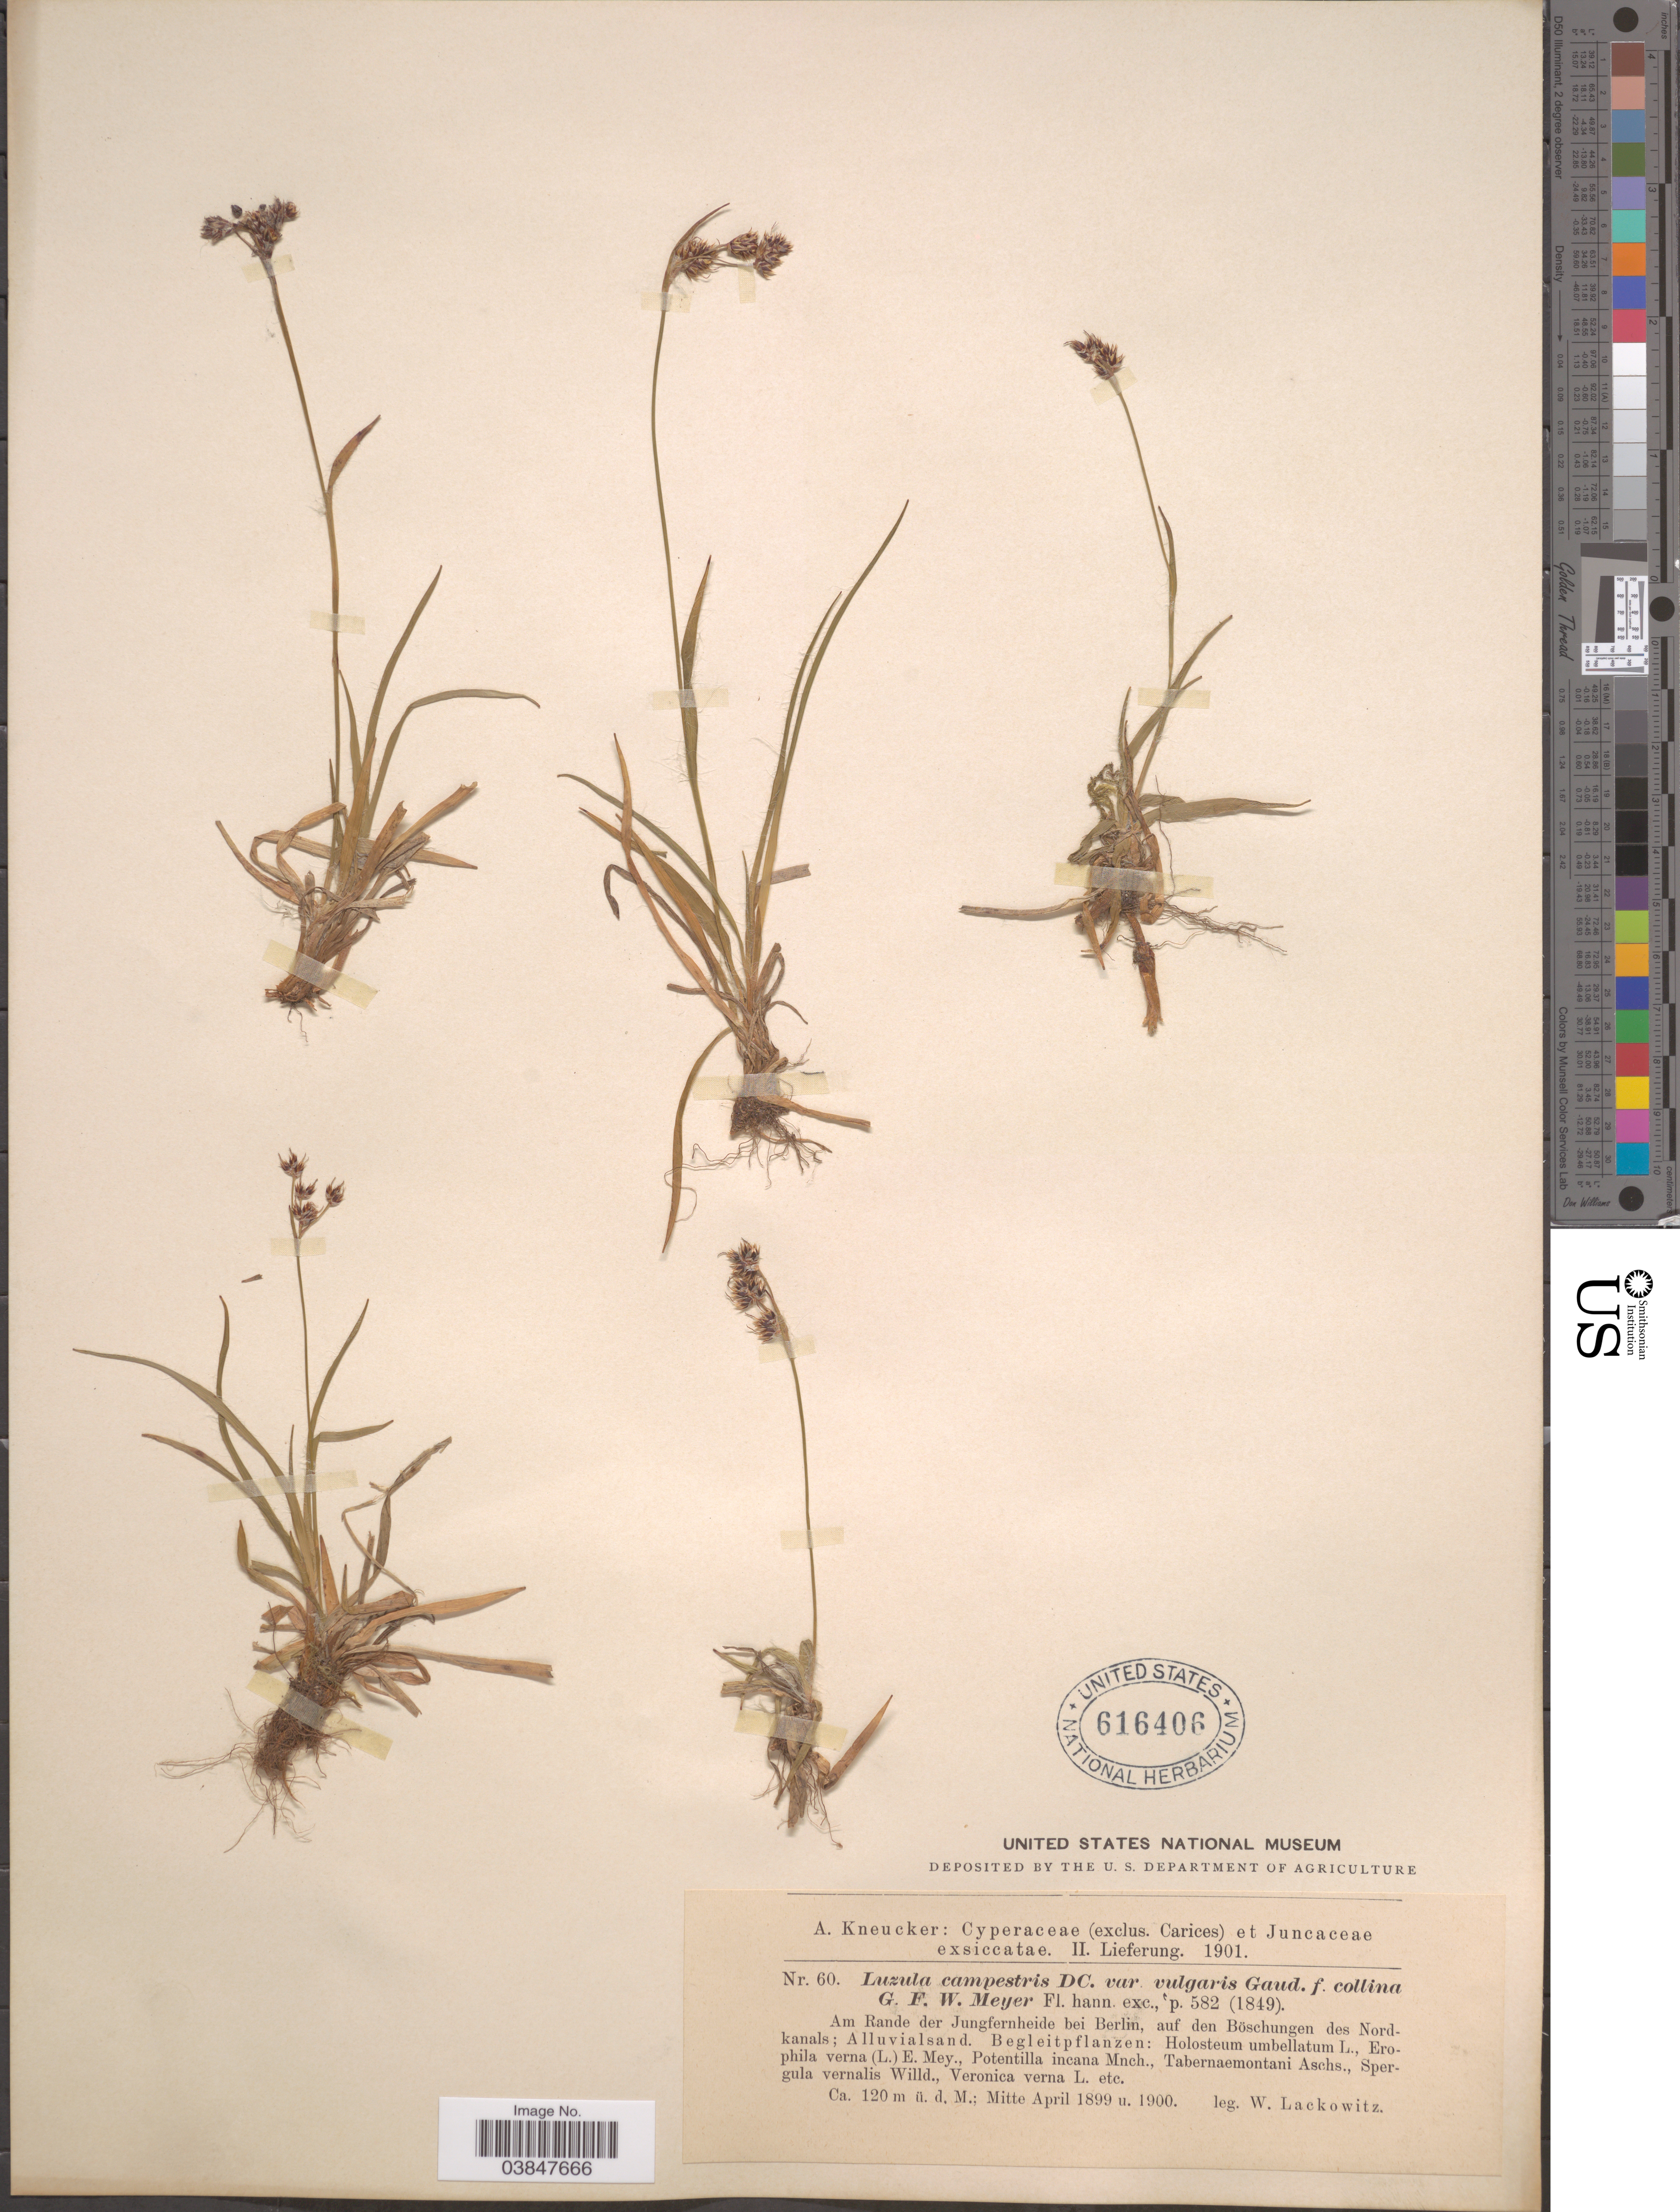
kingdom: Plantae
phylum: Tracheophyta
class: Liliopsida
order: Poales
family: Juncaceae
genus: Luzula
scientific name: Luzula campestris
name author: (L.) DC.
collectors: W. Lackowitz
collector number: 60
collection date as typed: Mitte April 1899 u. 1900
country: Germany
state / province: Berlin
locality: Am Rande der Jungfernheide bei Berlin, auf den Böschungen des Nordkanals; Alluvialsand. Begleitpflanzen.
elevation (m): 120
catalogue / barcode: US 616406